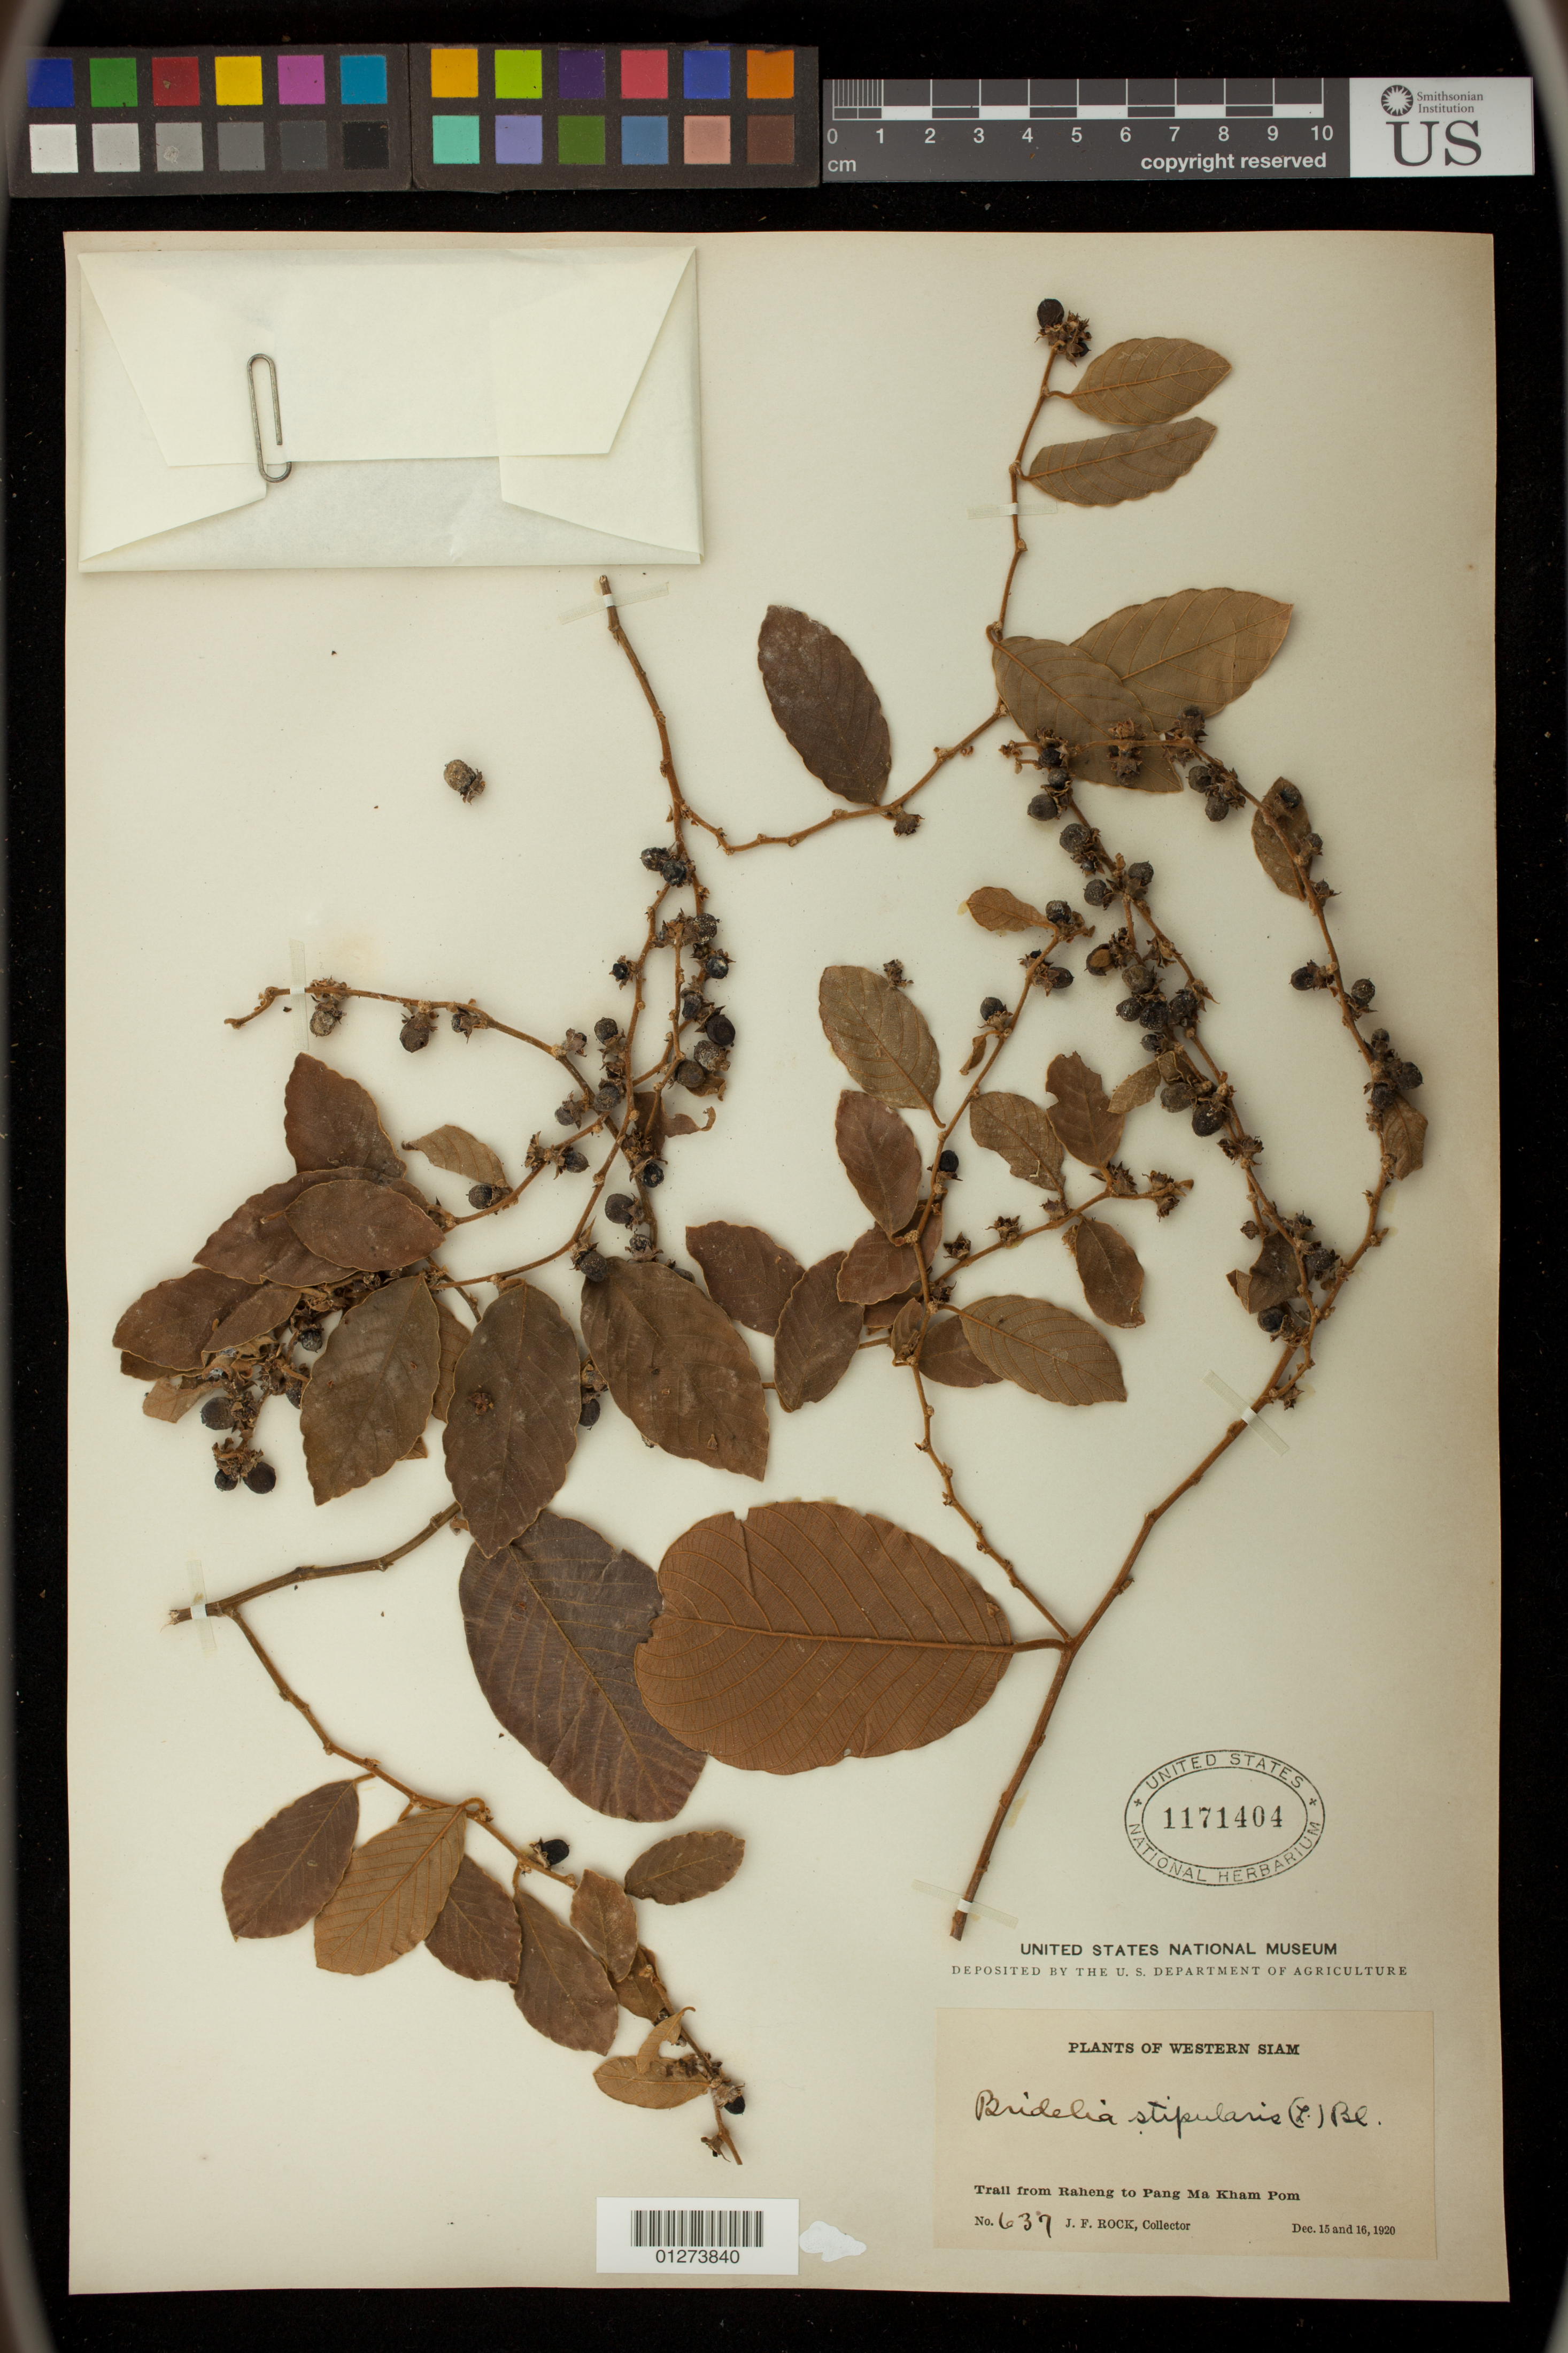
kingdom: Plantae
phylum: Tracheophyta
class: Magnoliopsida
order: Malpighiales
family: Phyllanthaceae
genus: Bridelia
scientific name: Bridelia stipularis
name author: (L.) Blume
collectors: J. F. Rock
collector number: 637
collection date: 1920-12-15/1920-12-16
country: Thailand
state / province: Tak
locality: Trail from Raheng to Pang Ma Kham Pom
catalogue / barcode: US 1171404